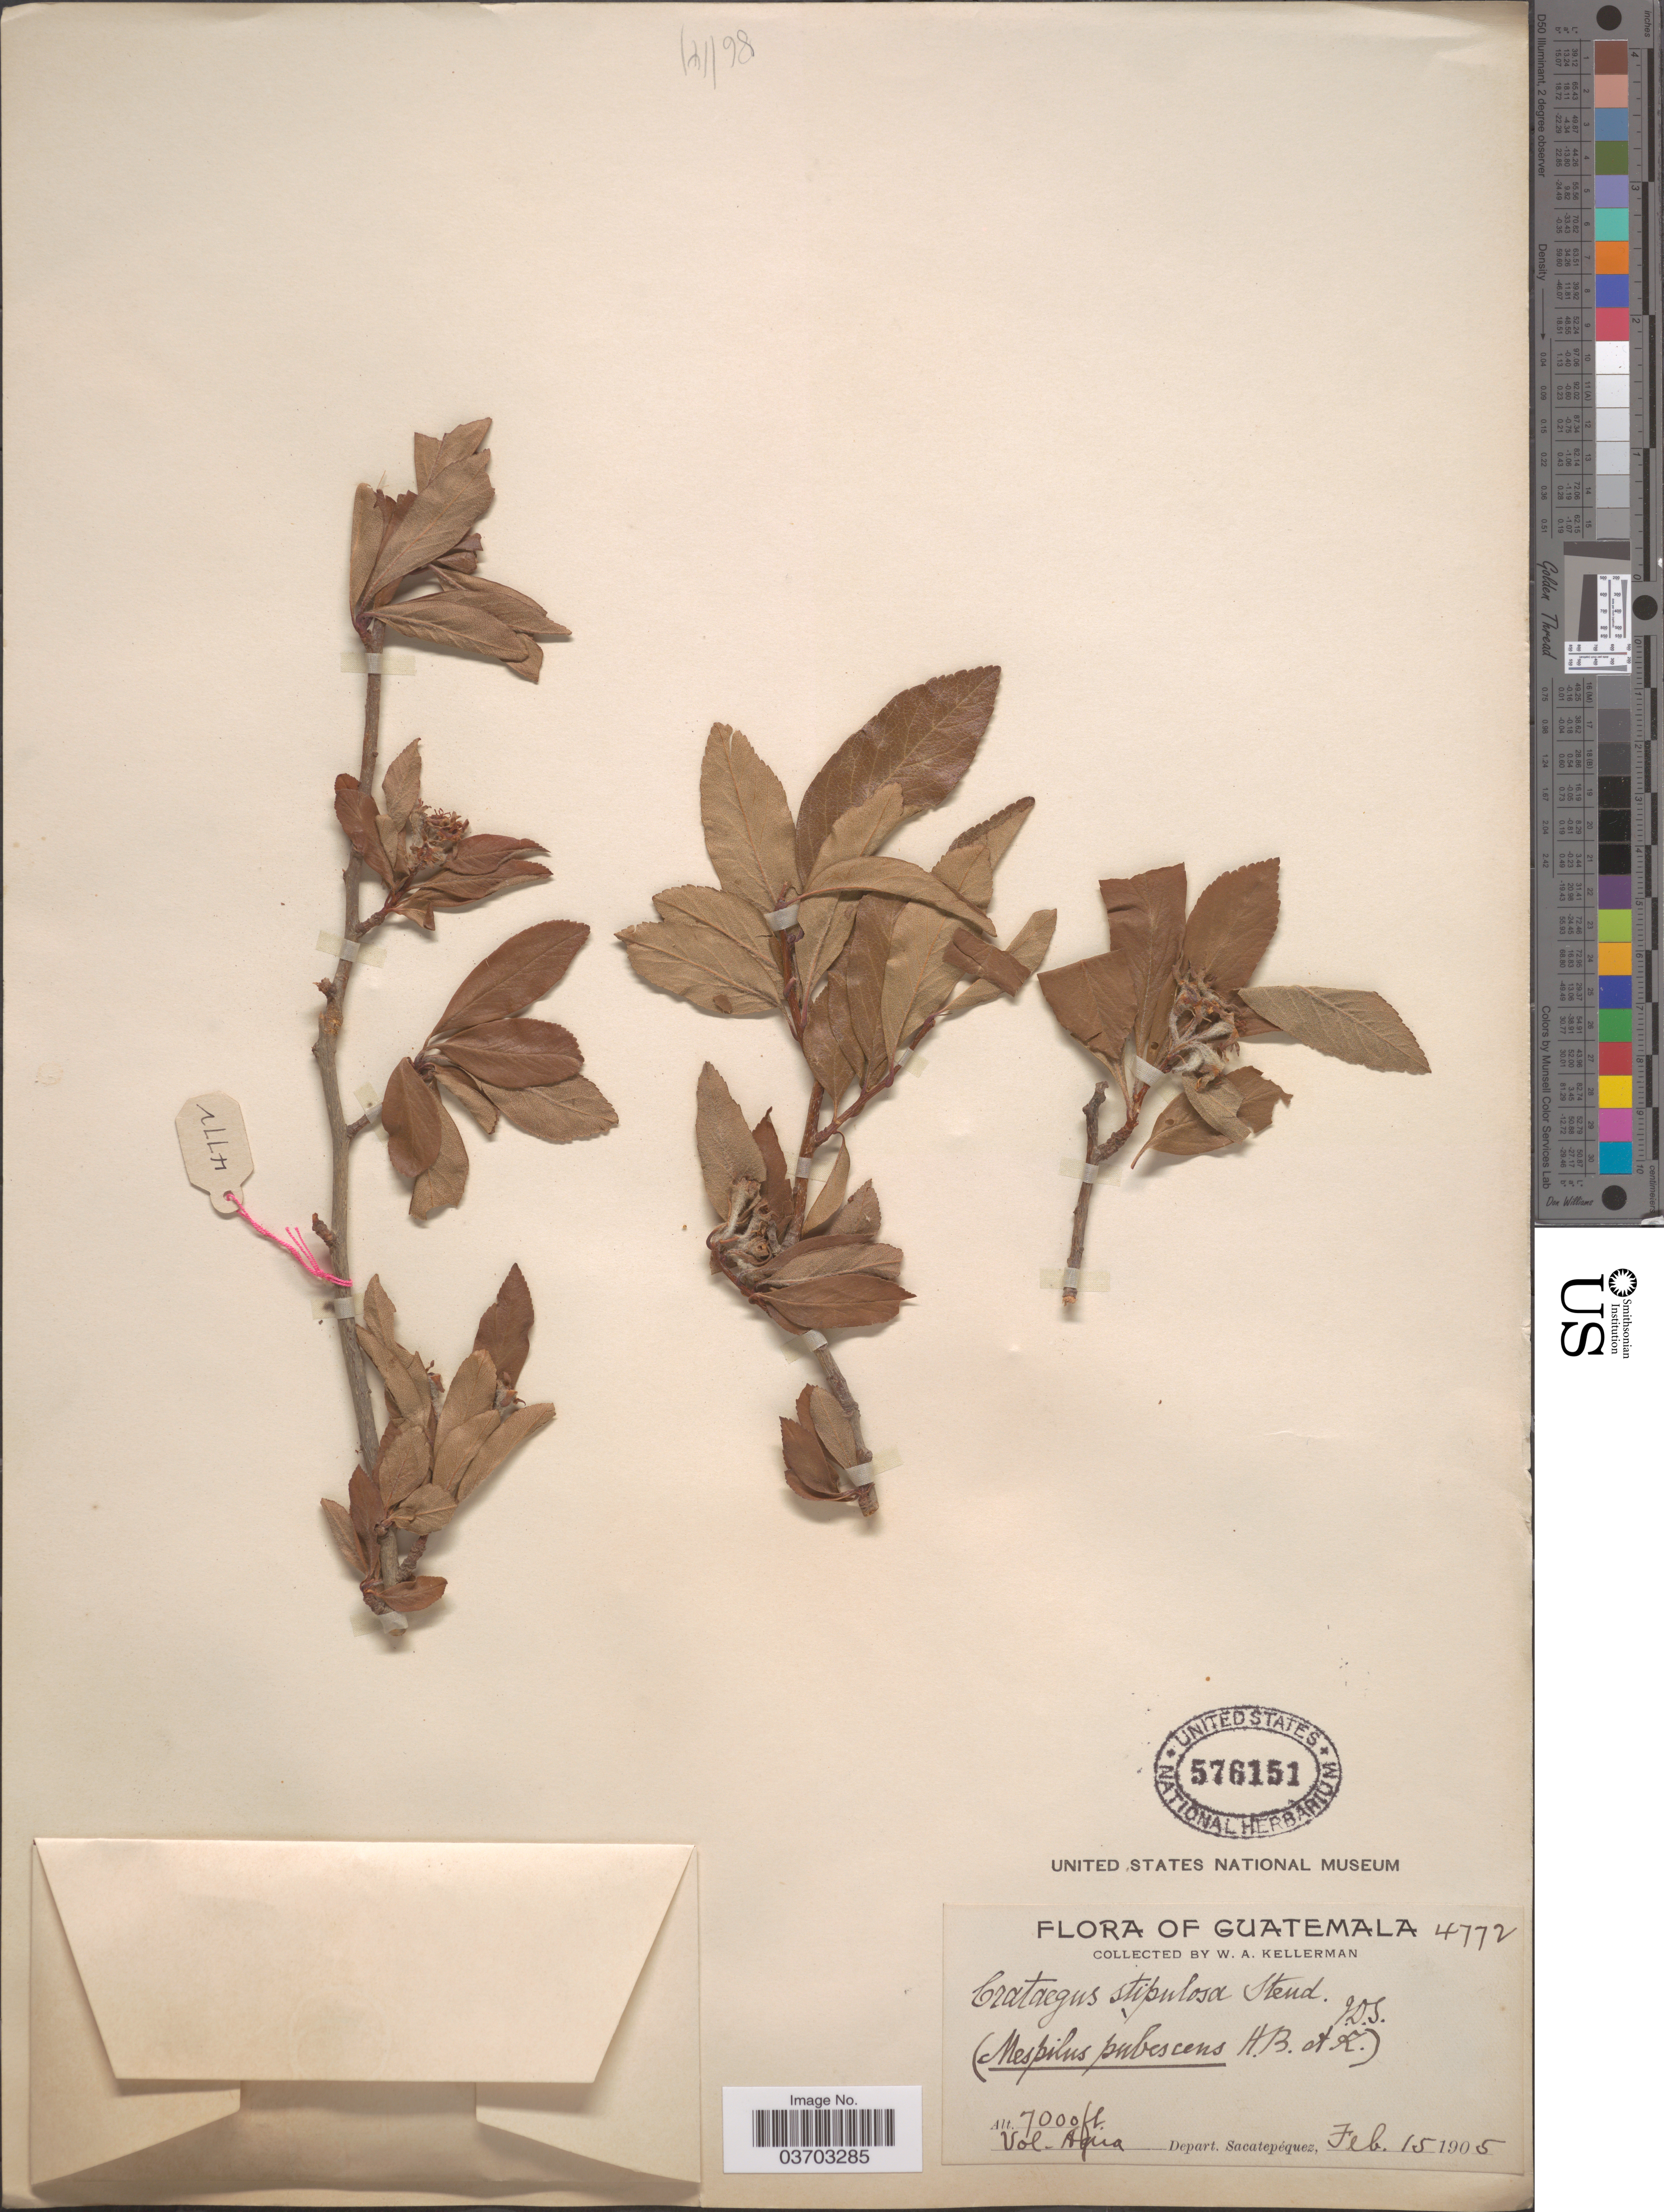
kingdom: Plantae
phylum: Tracheophyta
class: Magnoliopsida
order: Rosales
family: Rosaceae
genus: Crataegus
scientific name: Crataegus pubescens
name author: (C. Presl) C. Presl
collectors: W. Kellerman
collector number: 4772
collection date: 1905-02-15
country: Guatemala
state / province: Sacatepequez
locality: Vol. Agua. Depart. Sacatepéquez.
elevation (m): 2134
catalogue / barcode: US 576151